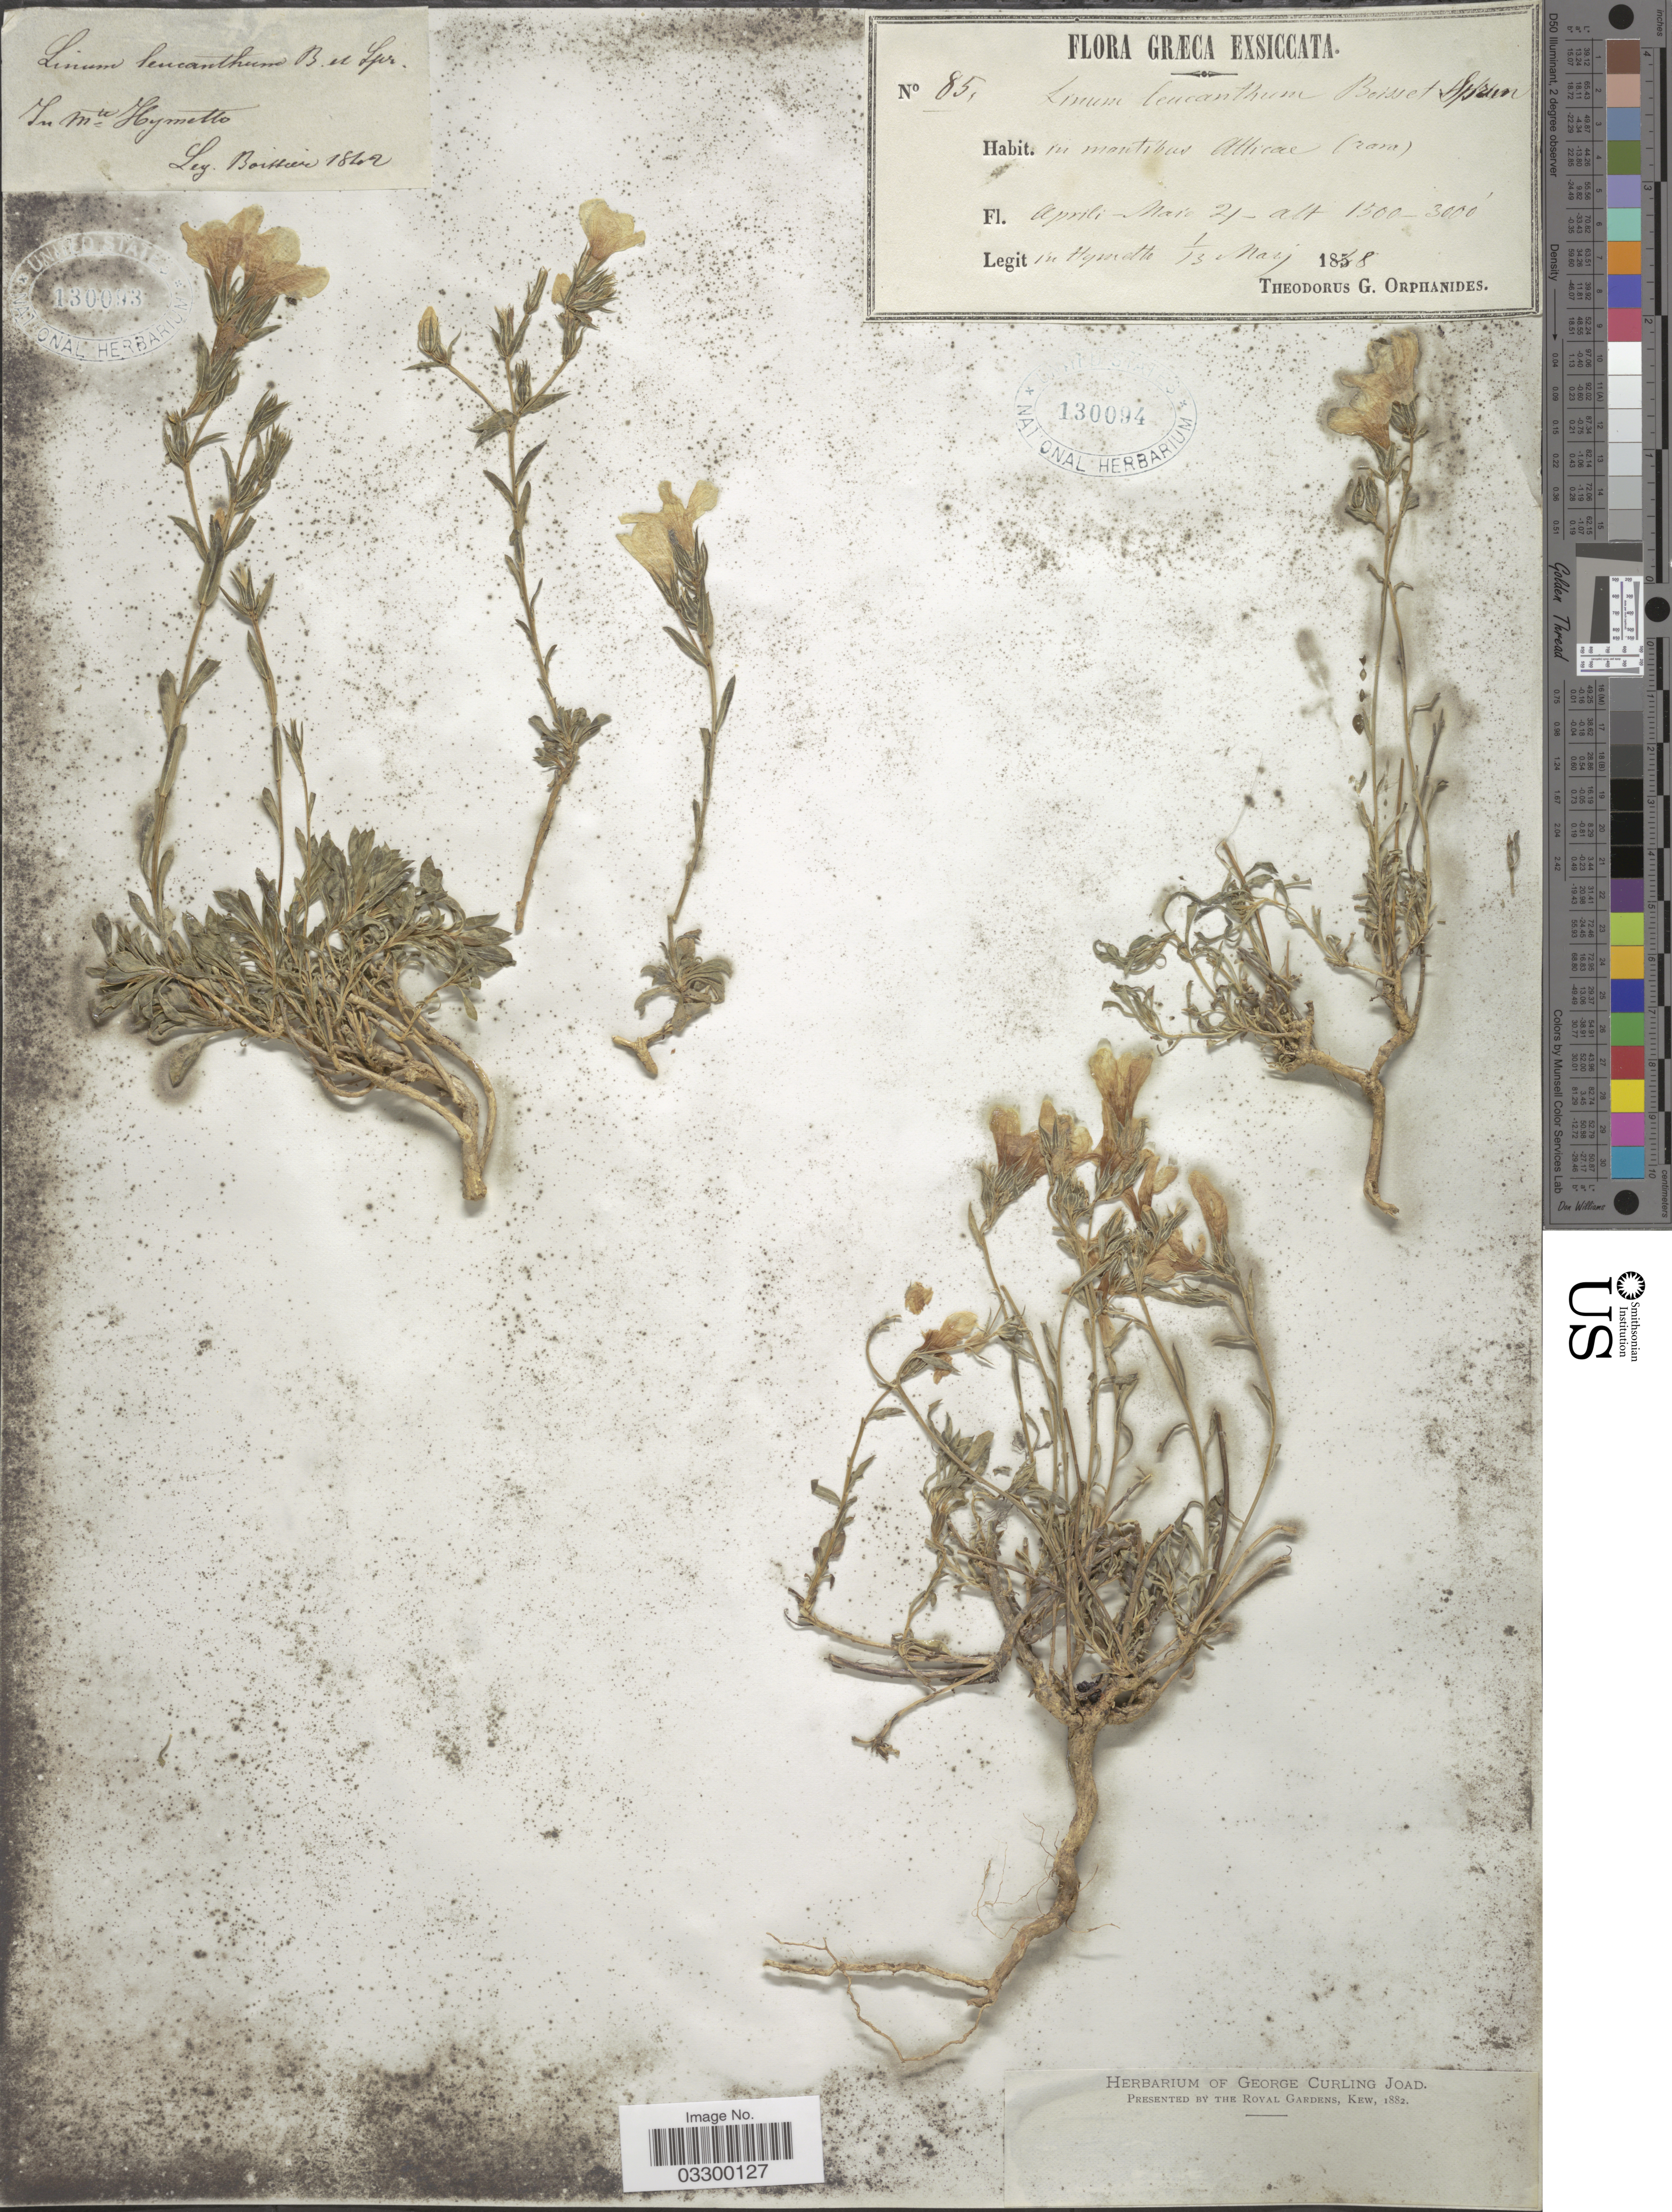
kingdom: Plantae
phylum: Tracheophyta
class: Magnoliopsida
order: Malpighiales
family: Linaceae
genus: Linum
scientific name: Linum leucanthum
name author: Boiss. & Spruner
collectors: -- Boissier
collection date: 1842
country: Greece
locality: In Mte Hymetto.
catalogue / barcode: US 130093